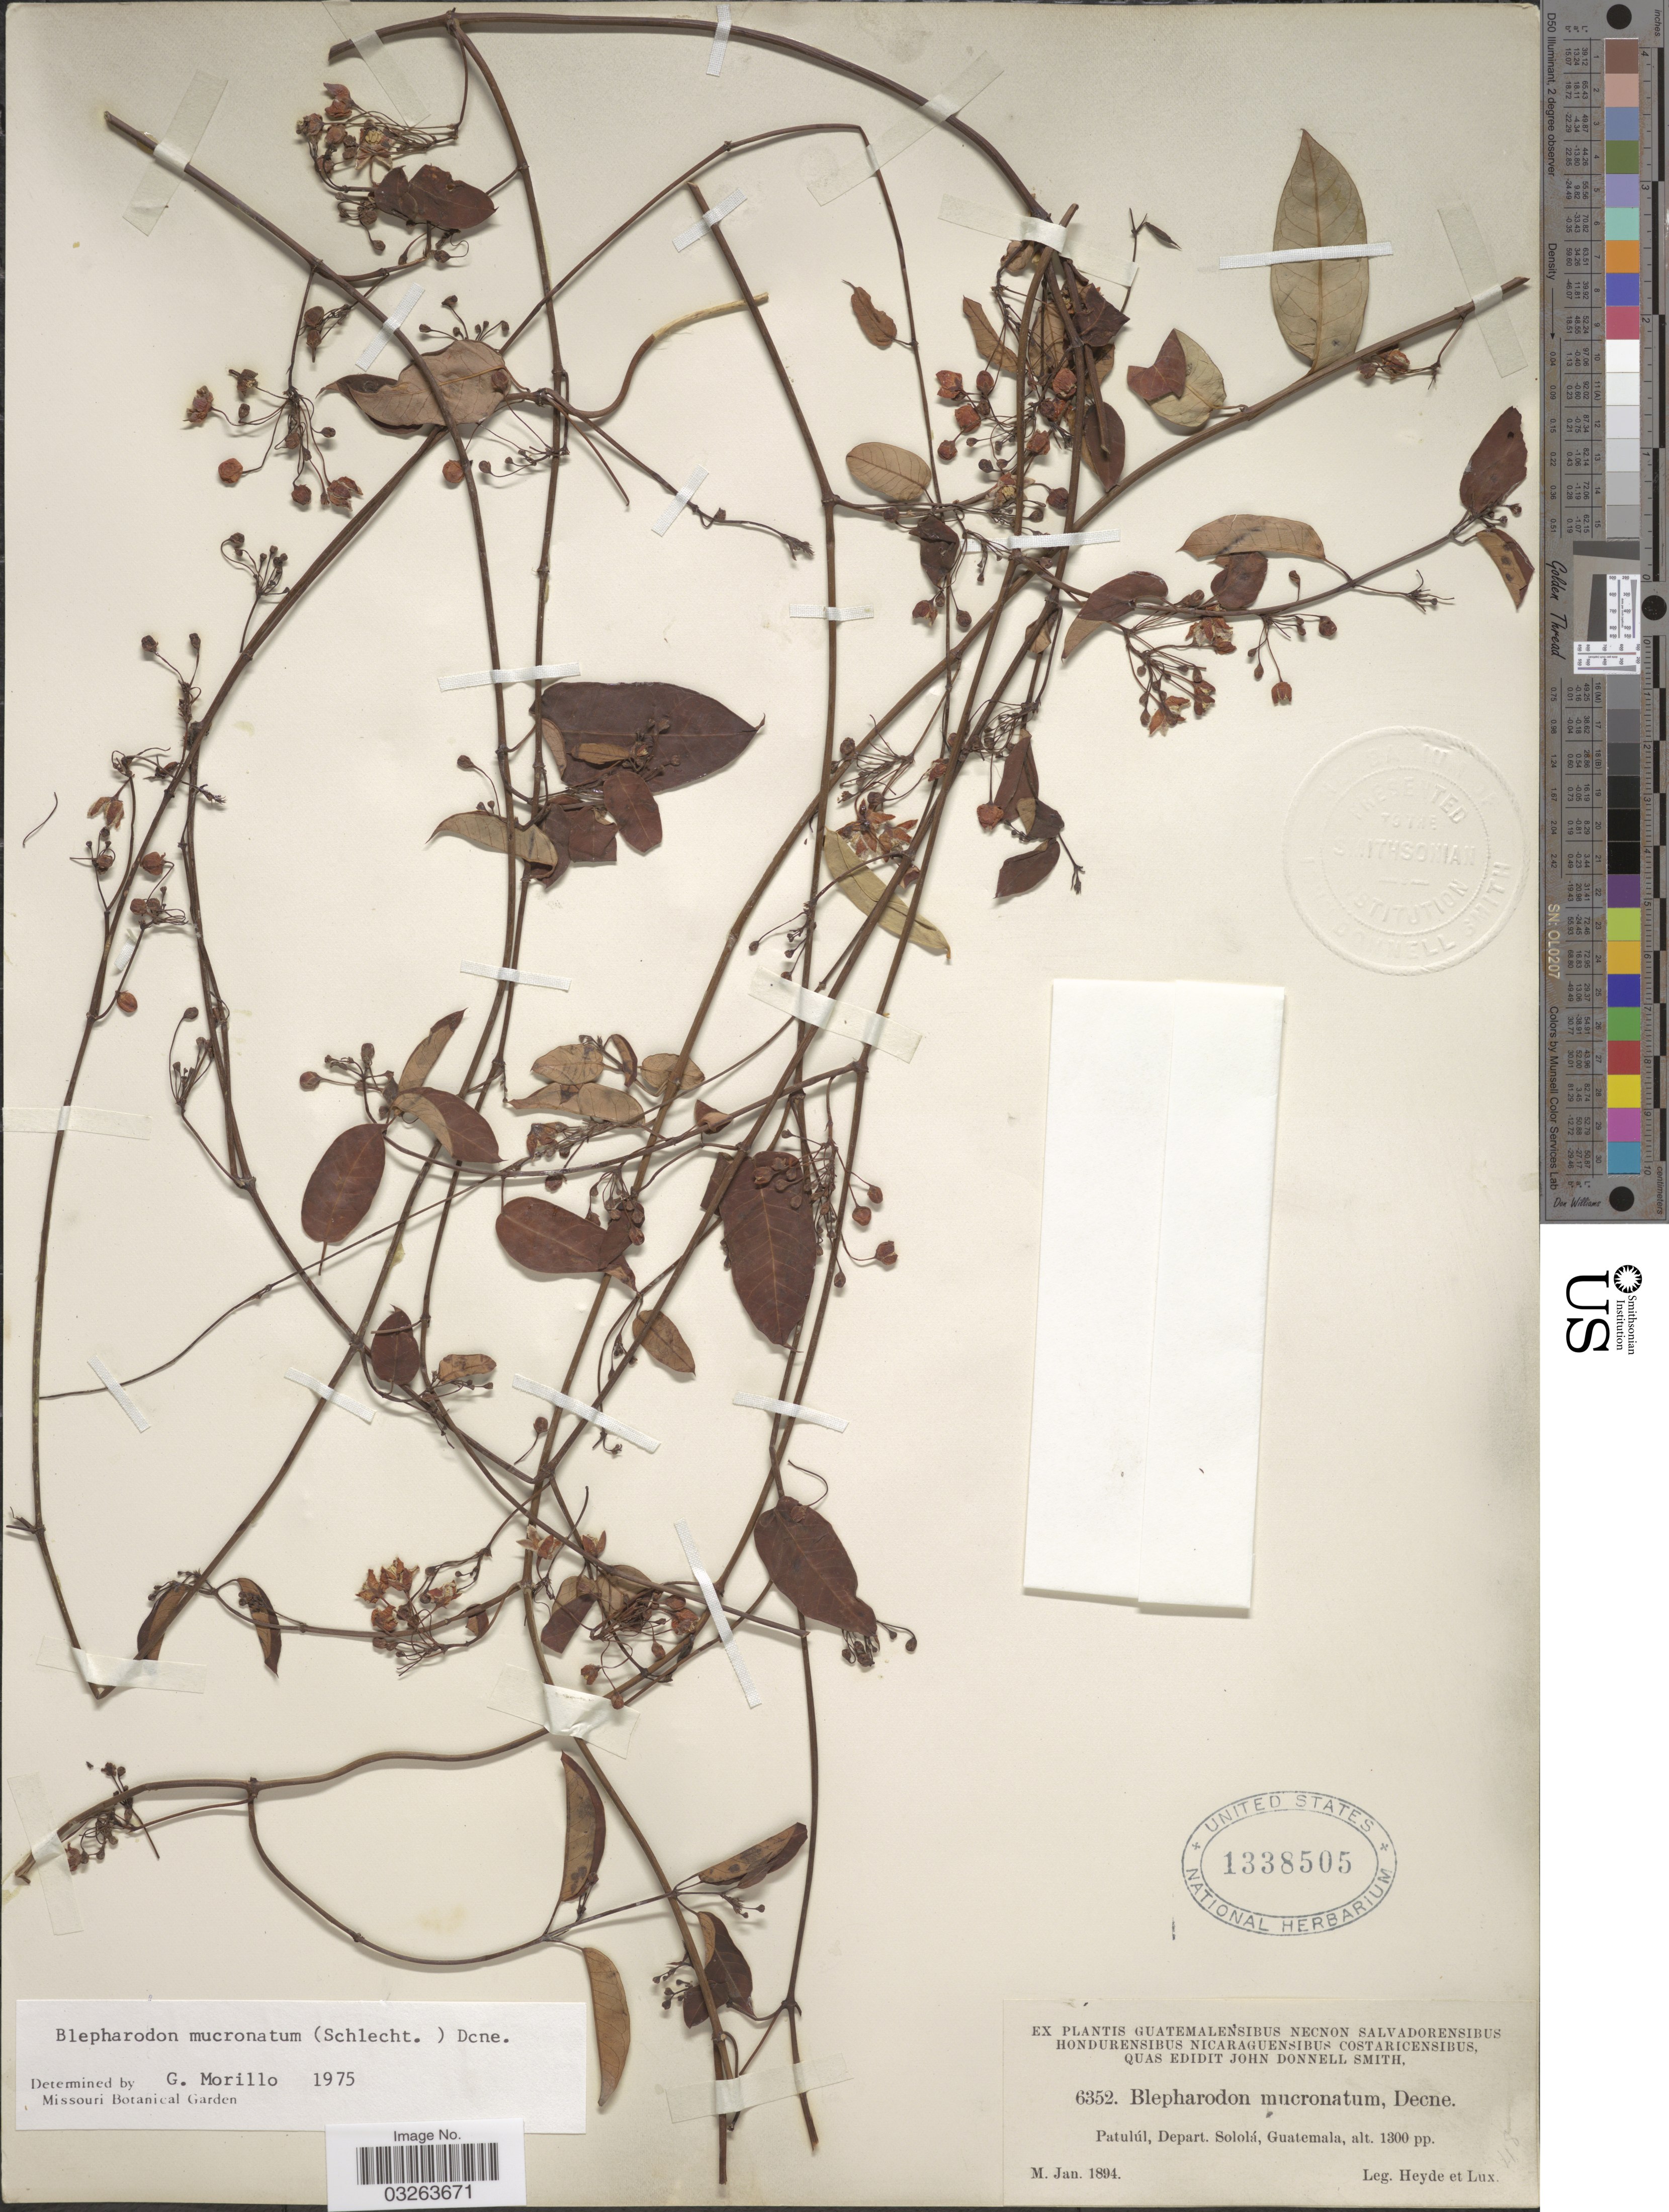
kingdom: Plantae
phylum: Tracheophyta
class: Magnoliopsida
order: Gentianales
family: Apocynaceae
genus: Blepharodon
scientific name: Blepharodon mucronatum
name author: (Schltdl.) Decne.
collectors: Heyde & Lux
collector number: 6352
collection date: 1894-01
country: Guatemala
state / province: Sololá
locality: Patulúl. Depart. Sololá.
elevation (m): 396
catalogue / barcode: US 1338505